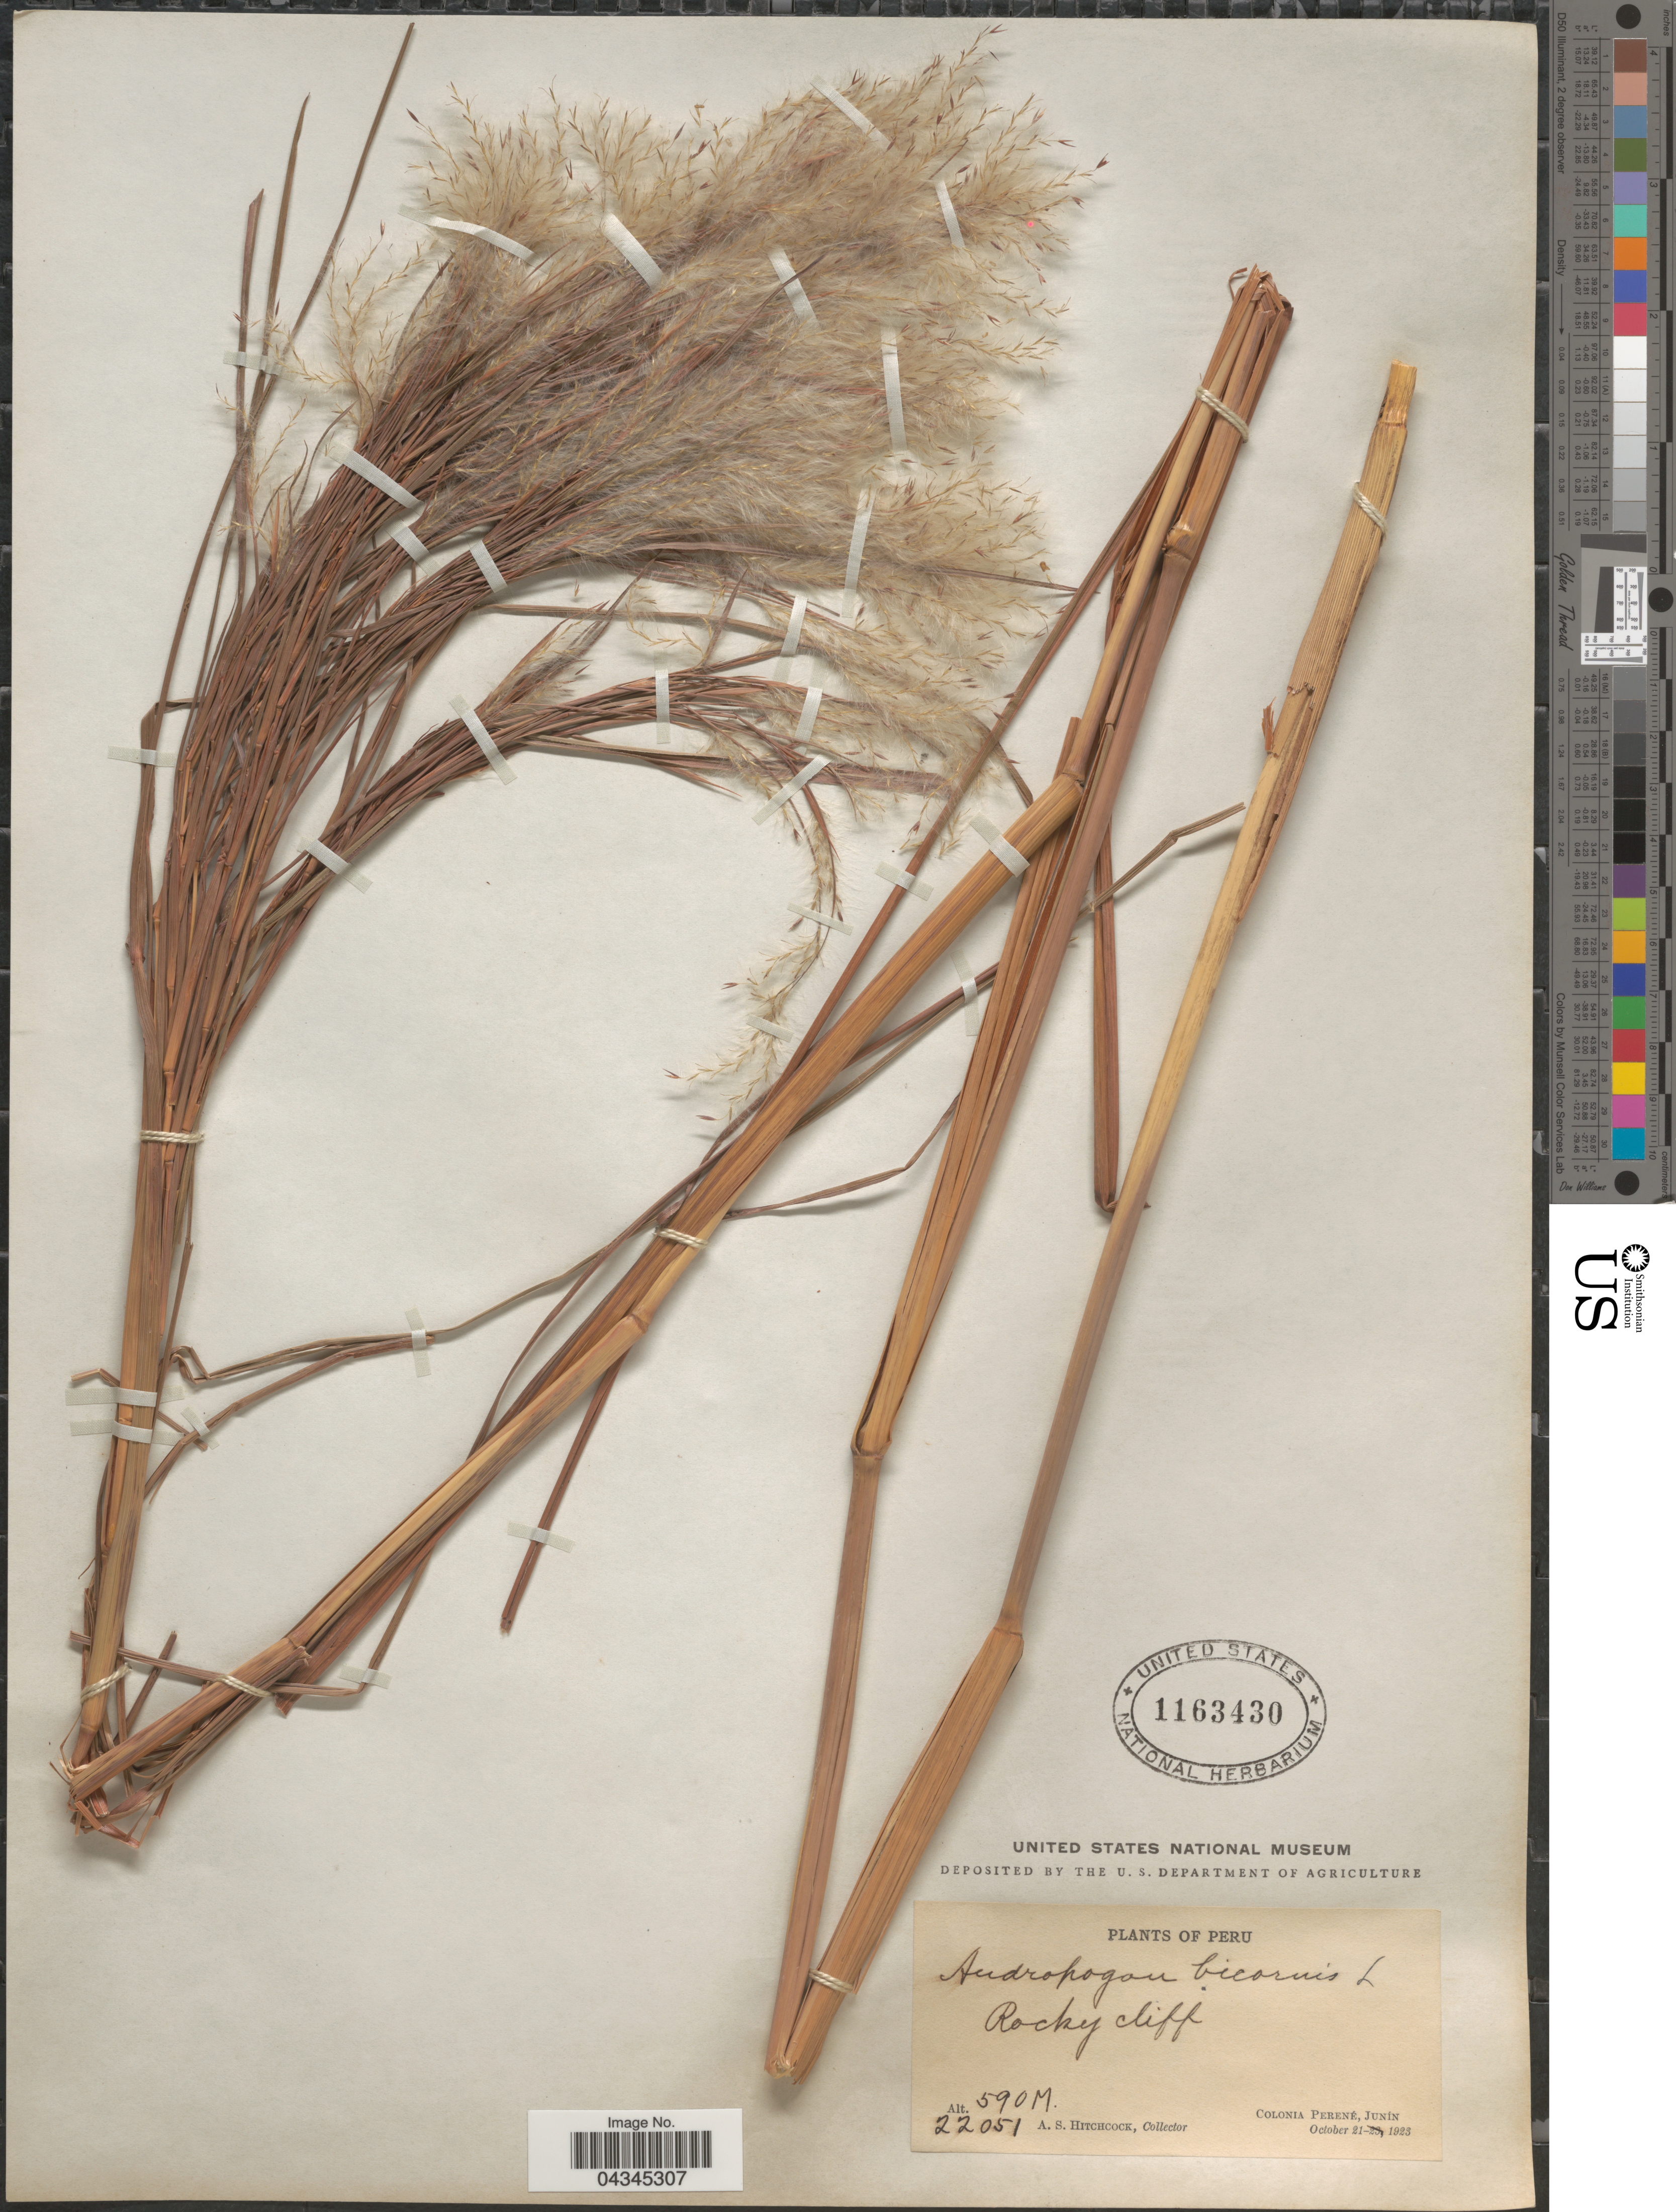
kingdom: Plantae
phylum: Tracheophyta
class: Liliopsida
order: Poales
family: Poaceae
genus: Andropogon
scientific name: Andropogon bicornis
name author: L.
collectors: A. S. Hitchcock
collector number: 22051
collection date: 1923-10-21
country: Peru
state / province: Junín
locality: Colonia Perené.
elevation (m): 590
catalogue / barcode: US 1163430